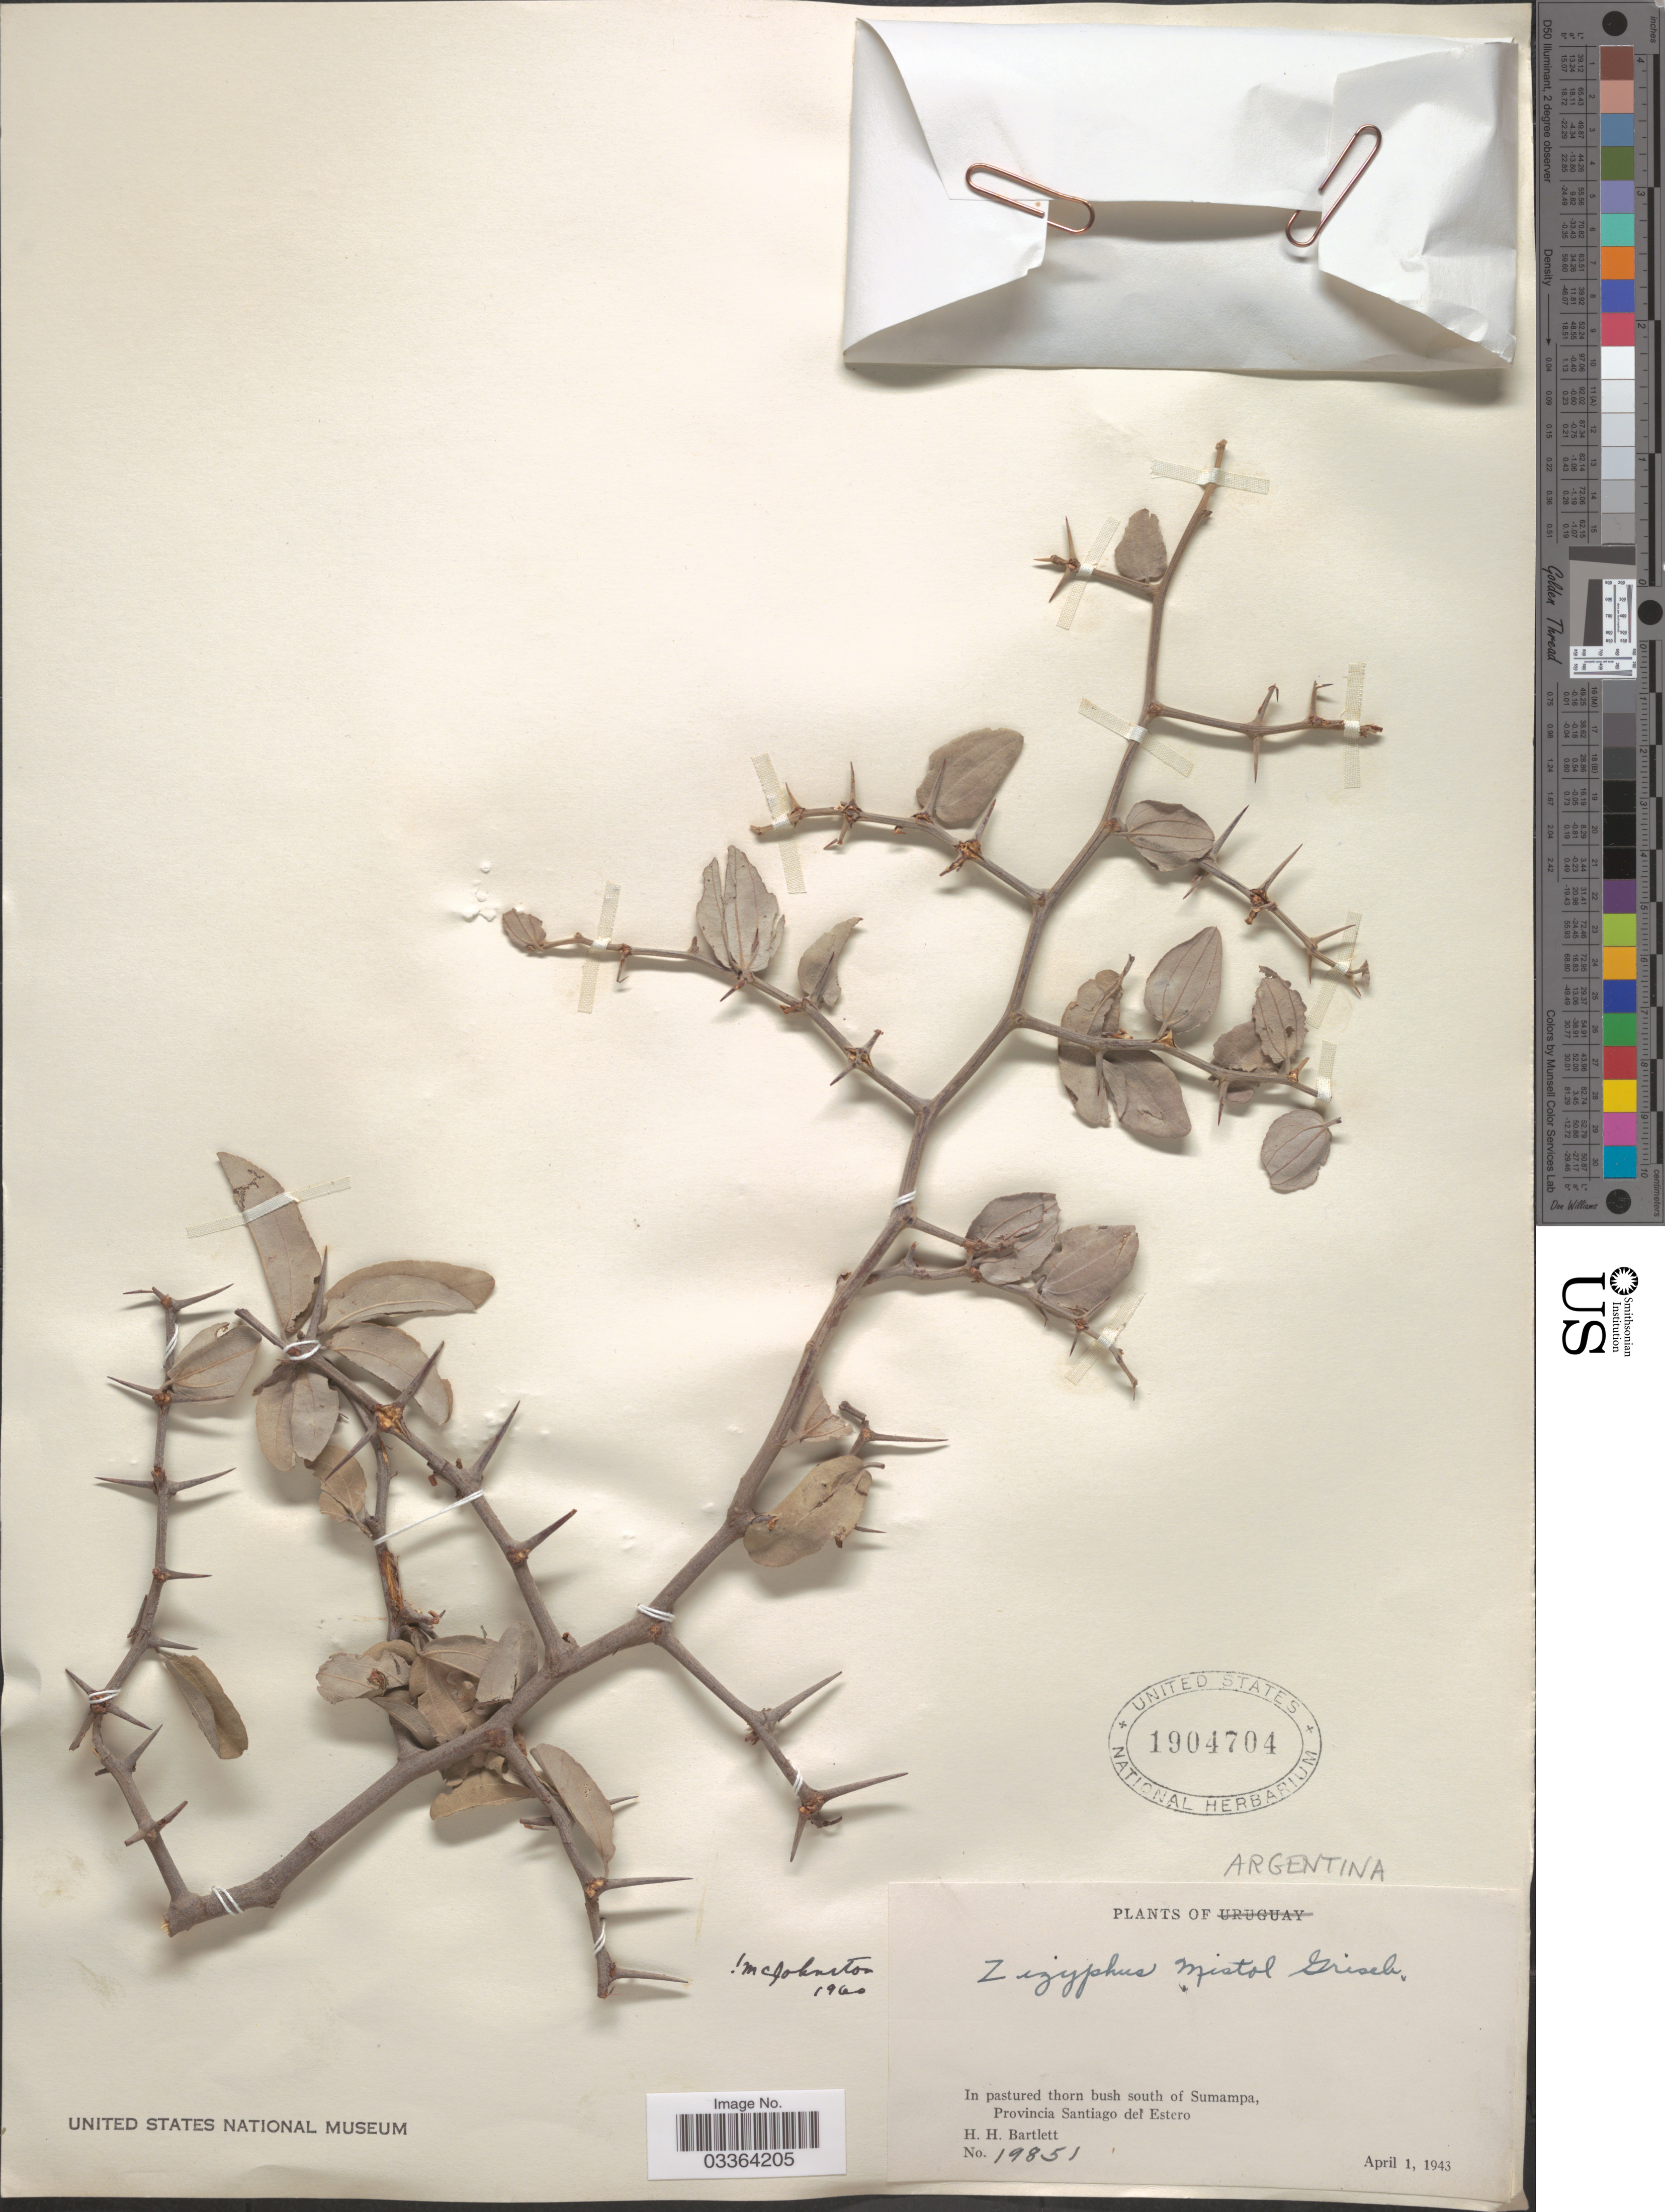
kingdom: Plantae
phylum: Tracheophyta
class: Magnoliopsida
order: Rosales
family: Rhamnaceae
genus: Sarcomphalus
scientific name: Sarcomphalus mistol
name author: (Griseb.) Hauenschild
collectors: H. H. Bartlett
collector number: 19851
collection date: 1943-04-01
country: Argentina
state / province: Santiago del Estero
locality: In pastured thorn bush south of Sumampa.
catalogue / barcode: US 1904704